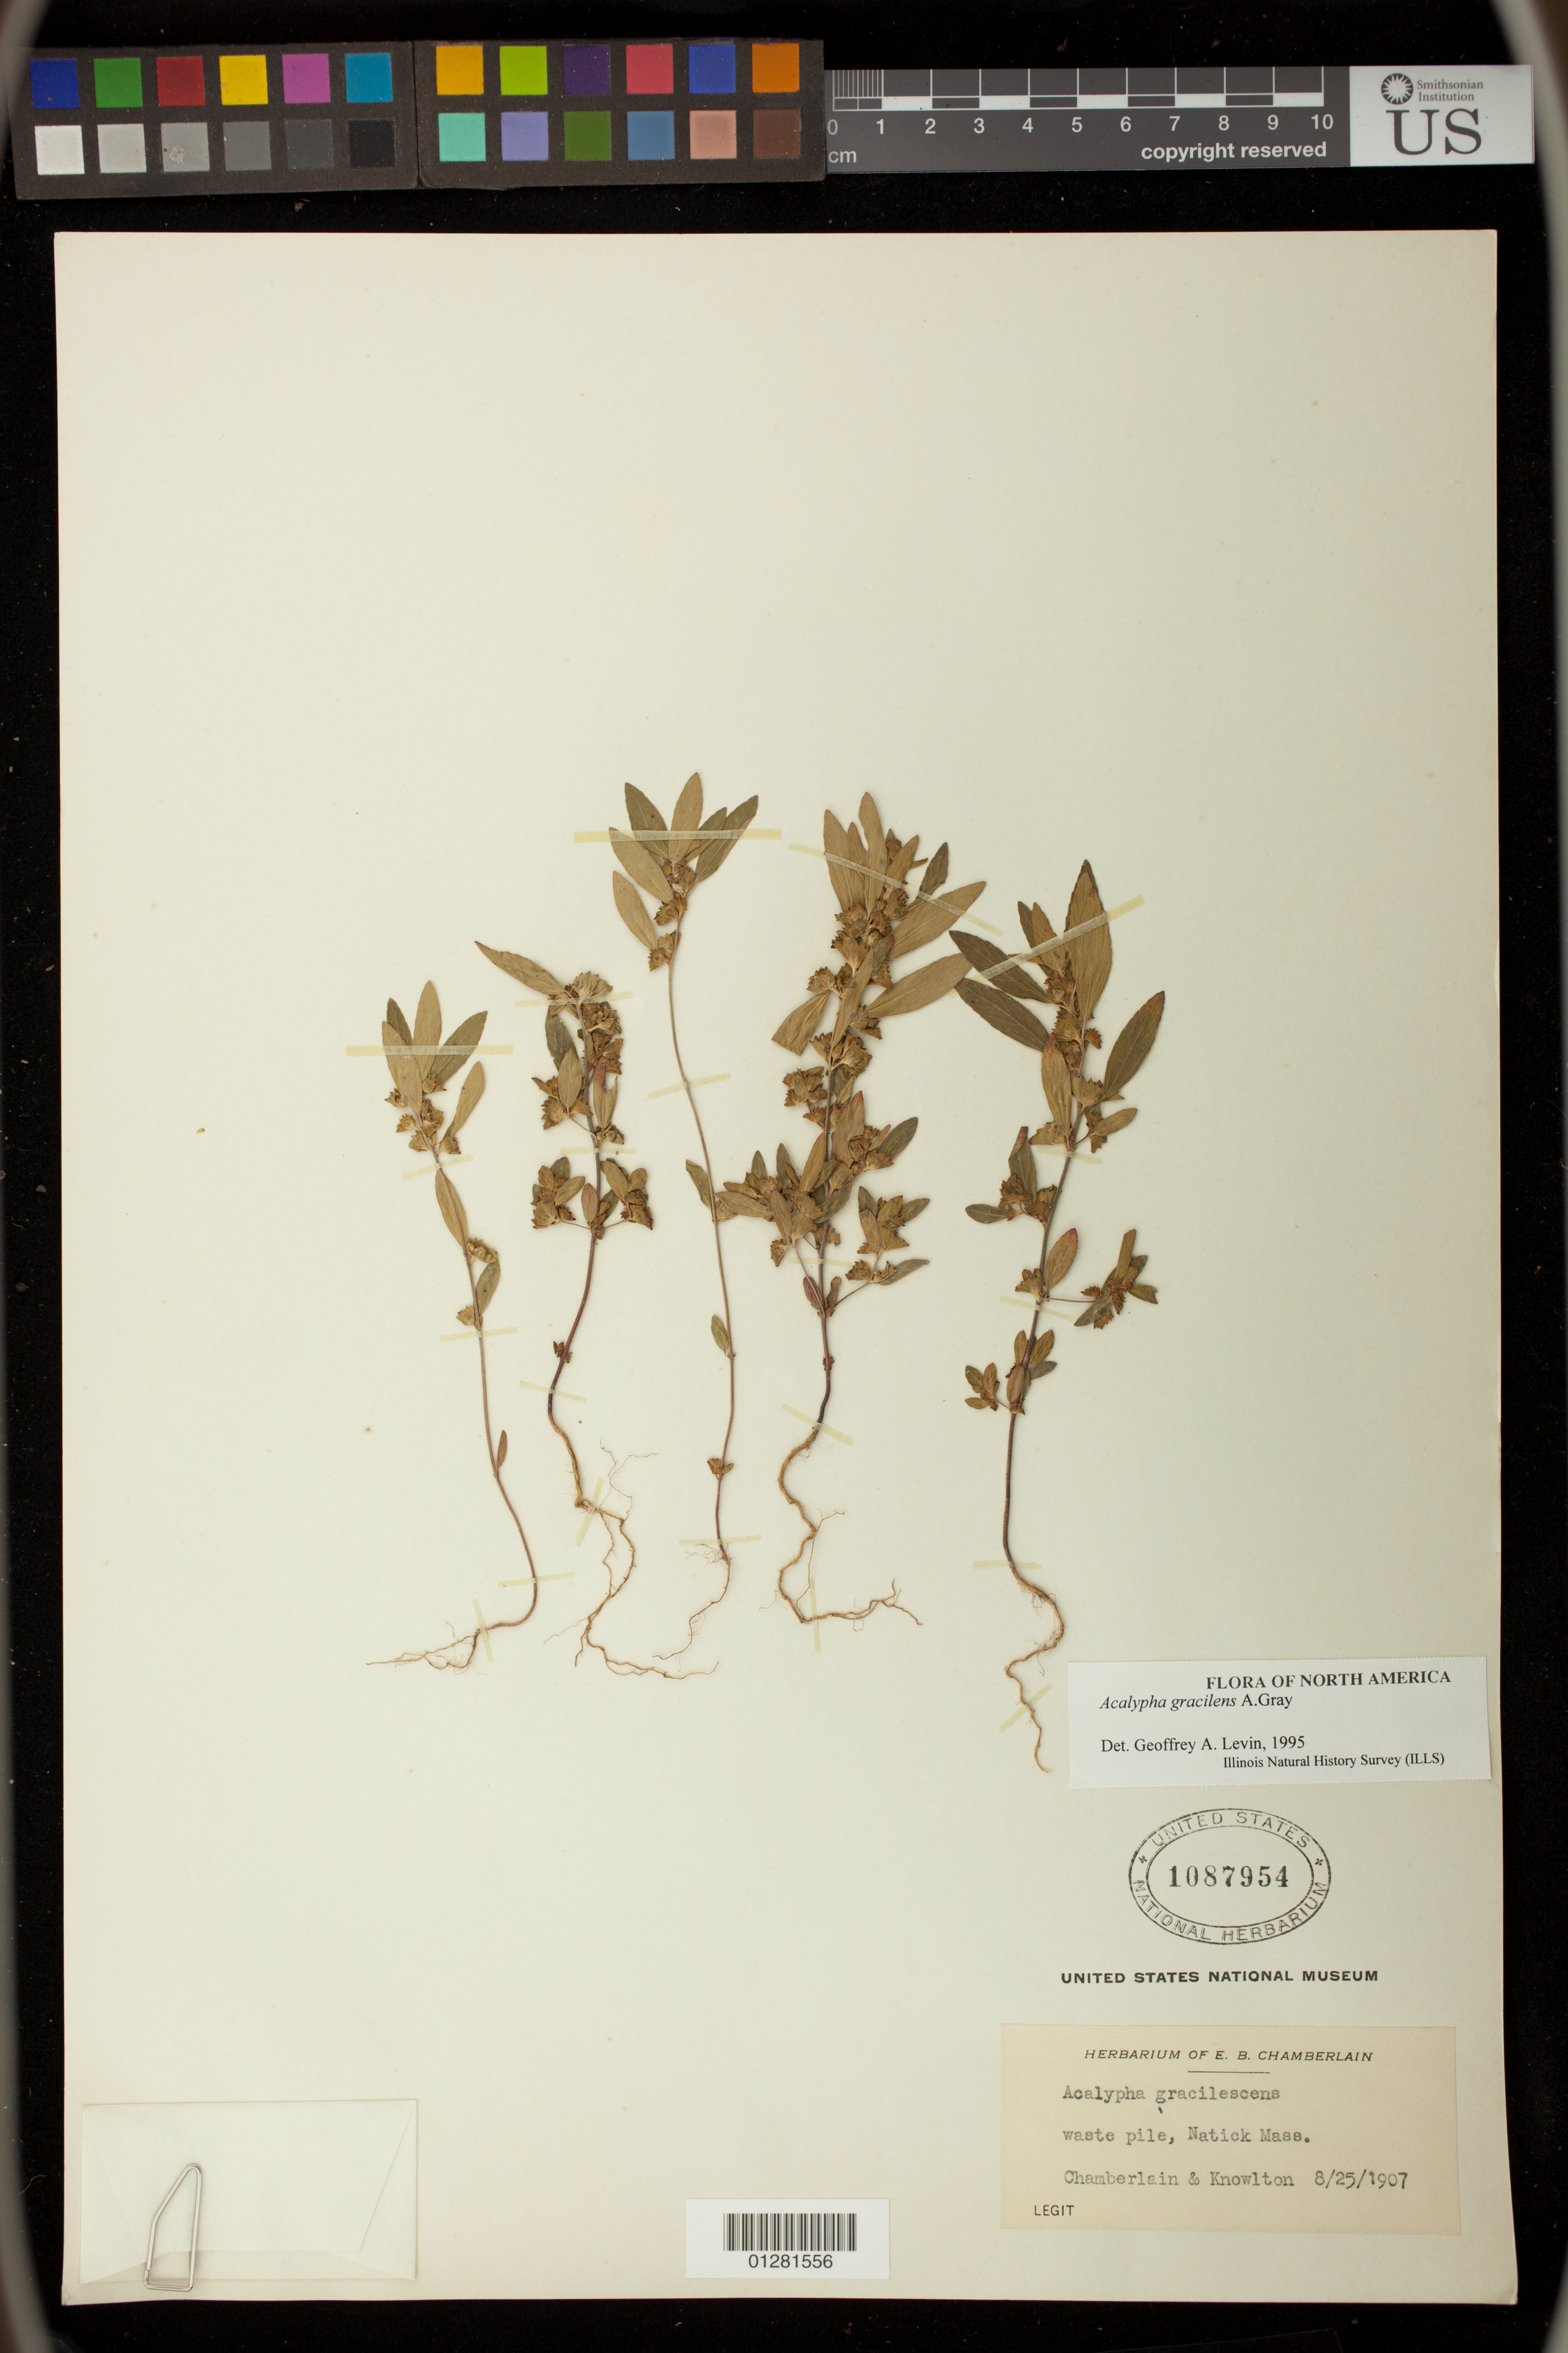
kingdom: Plantae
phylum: Tracheophyta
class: Magnoliopsida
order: Malpighiales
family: Euphorbiaceae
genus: Acalypha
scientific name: Acalypha gracilens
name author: A. Gray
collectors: E. Chamberlain & C. H. Knowlton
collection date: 1907-08-25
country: United States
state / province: Massachusetts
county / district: Middlesex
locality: Natick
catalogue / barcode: US 1087954